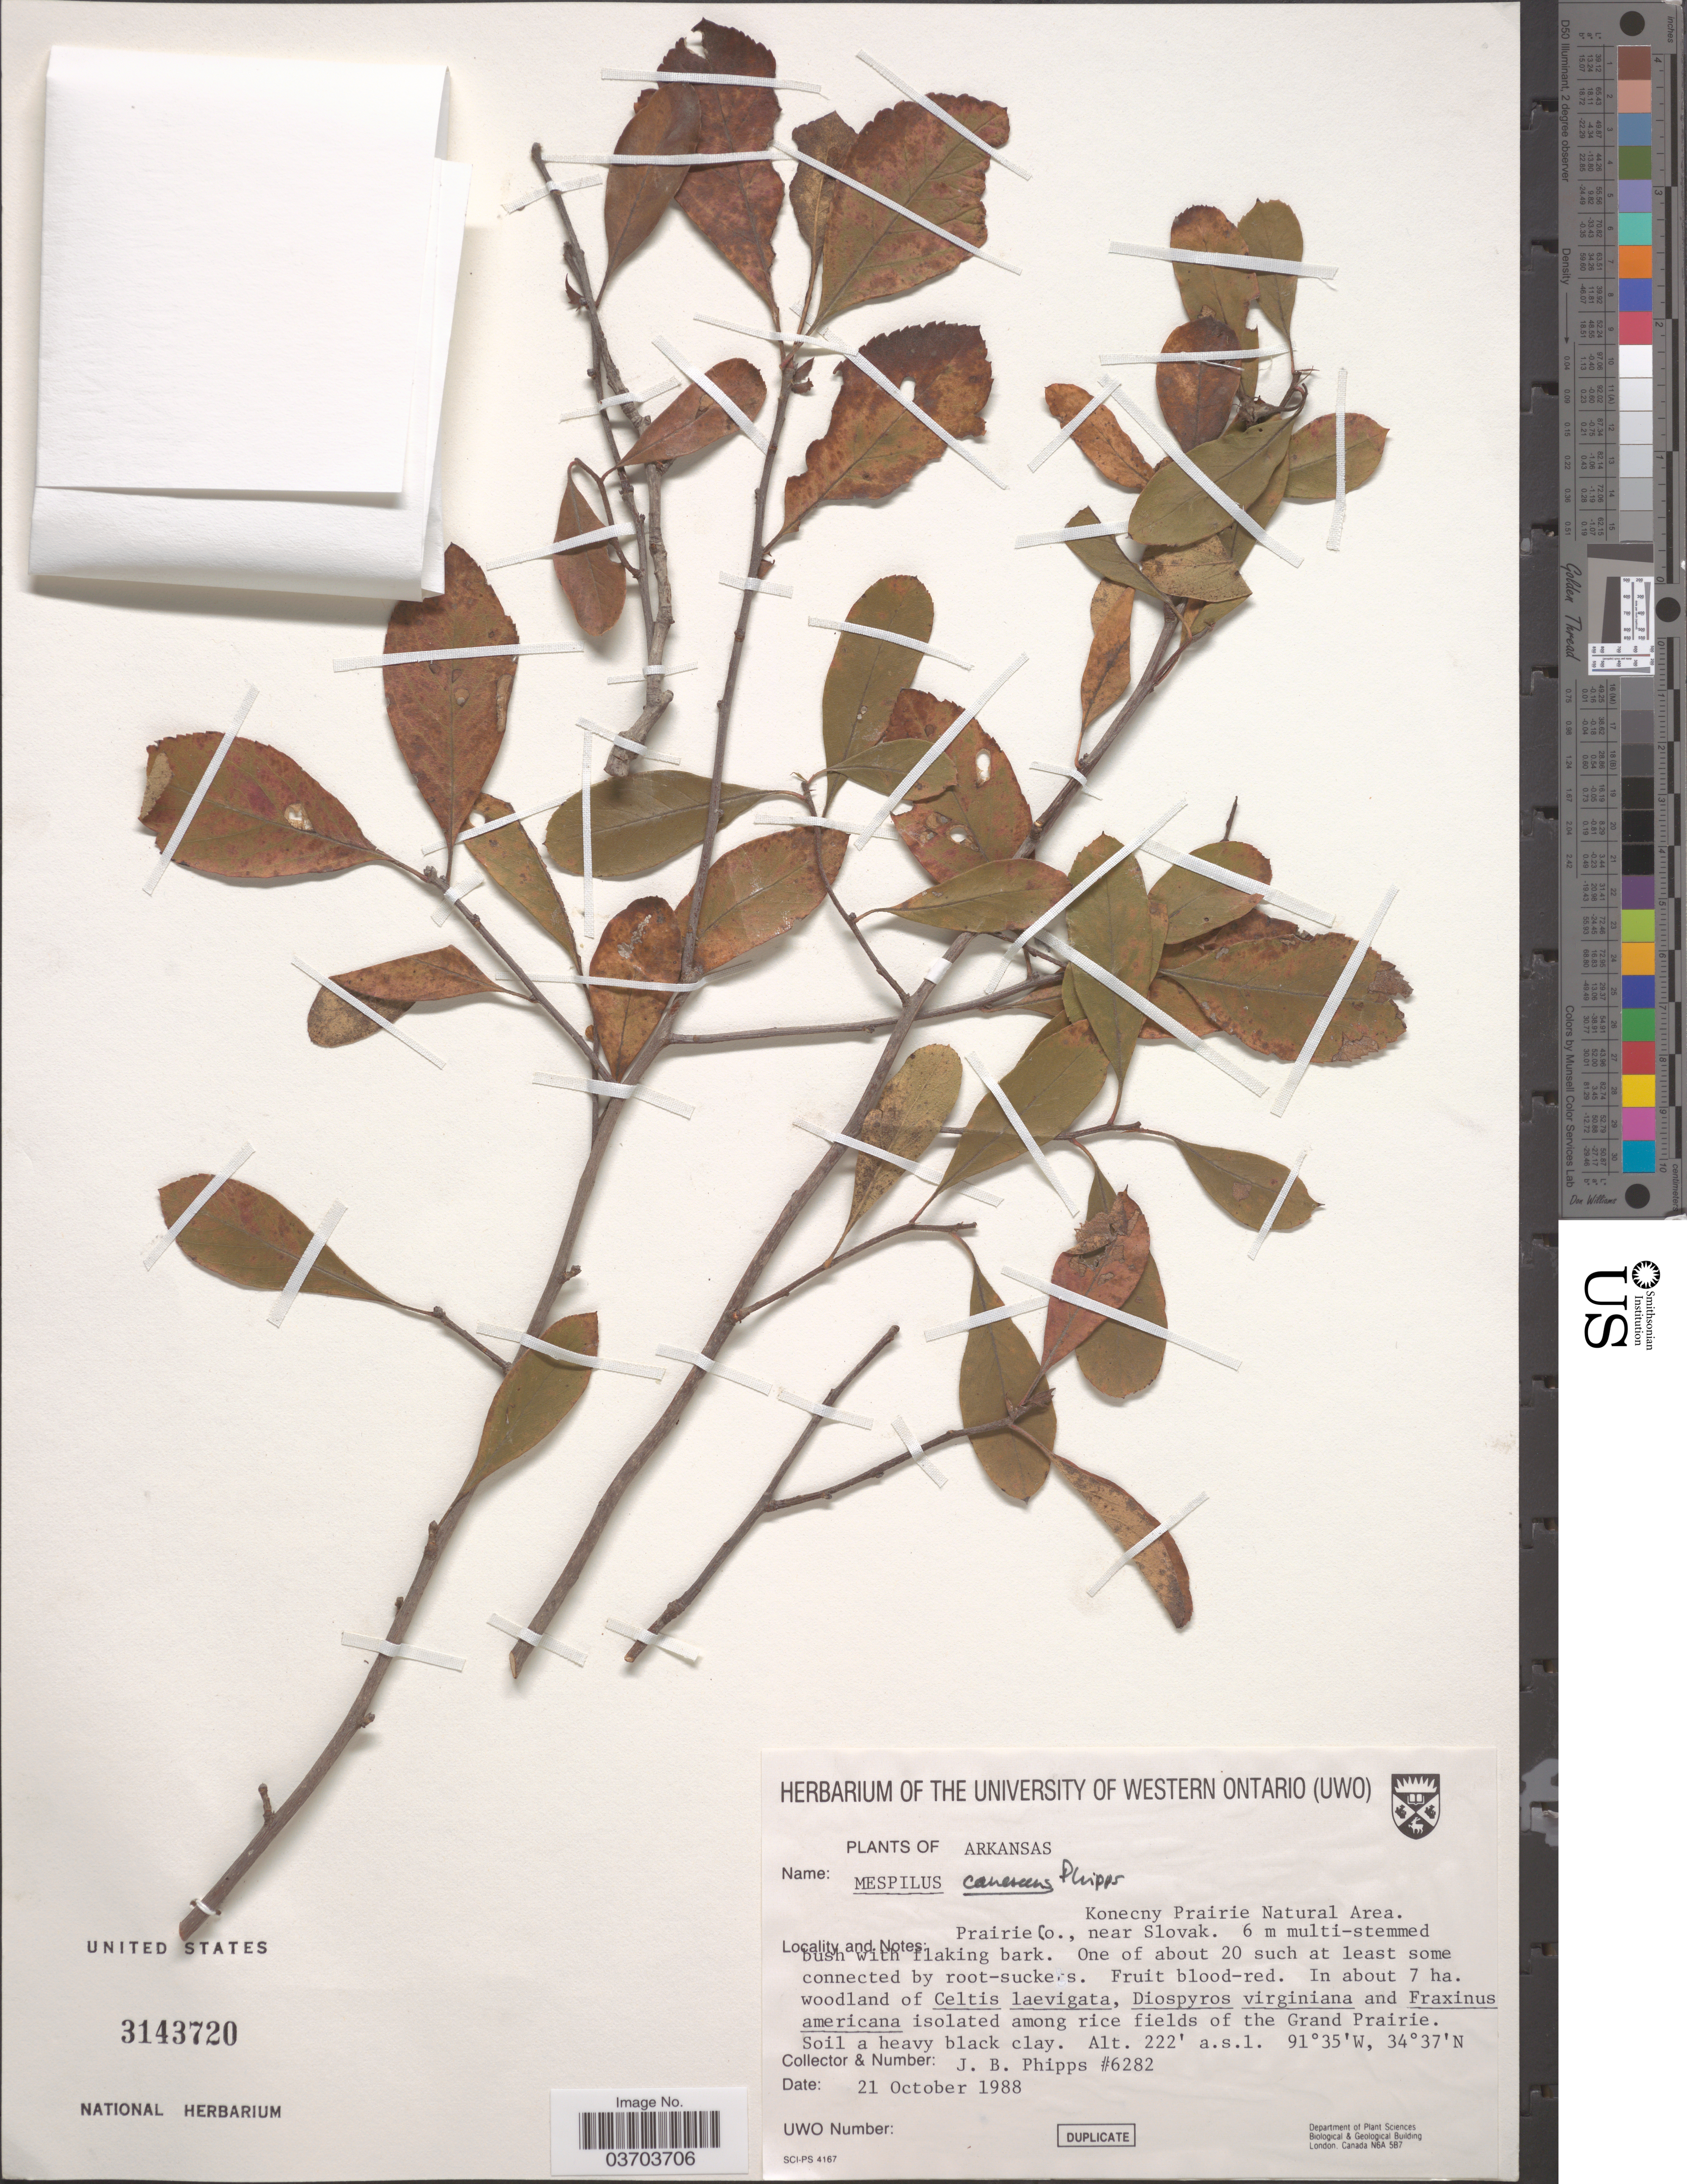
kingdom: Plantae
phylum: Tracheophyta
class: Magnoliopsida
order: Rosales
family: Rosaceae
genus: Crataegus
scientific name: Crataegus x canescens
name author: (J.B. Phipps) T.A. Dickinson & E.Y.Y. Lo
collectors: J. Phipps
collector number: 6282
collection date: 1988-10-21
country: United States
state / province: Arkansas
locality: Konecny Prairie Natural Area. Prairie Co., near Slovak. Among rice fields of the Grand Prairie.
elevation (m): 68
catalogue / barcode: US 3143720